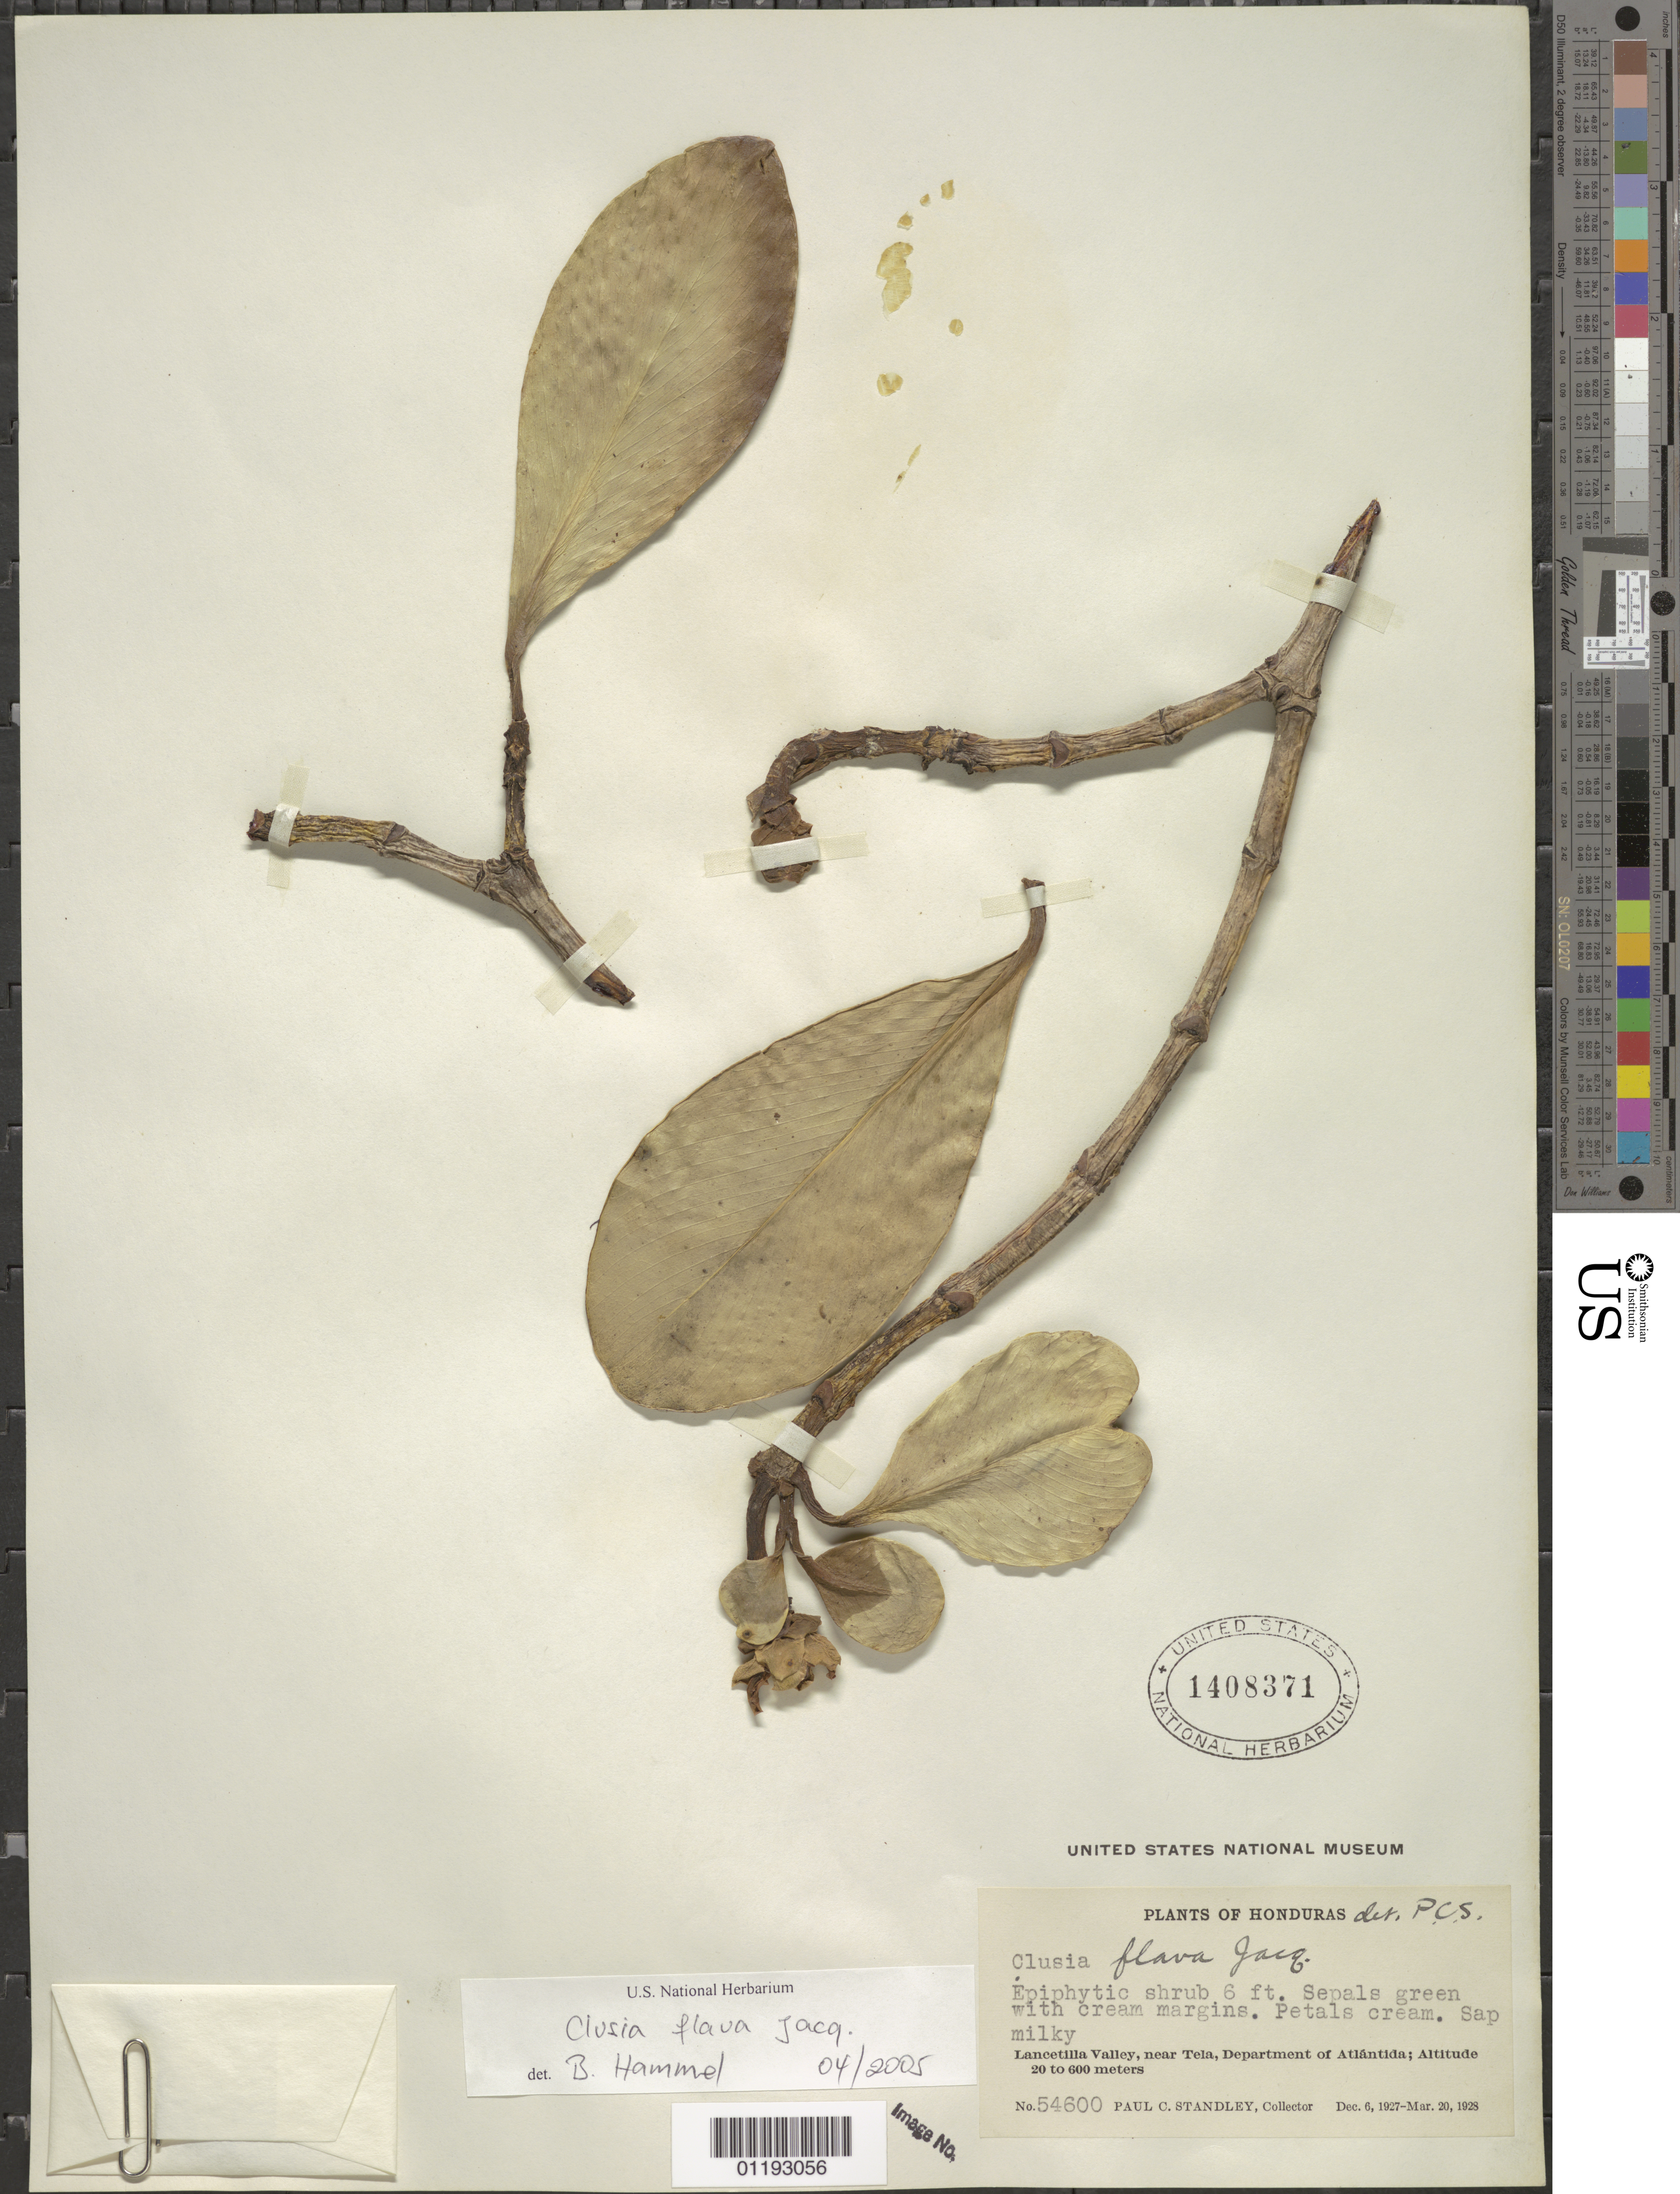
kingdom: Plantae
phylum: Tracheophyta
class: Magnoliopsida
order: Malpighiales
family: Clusiaceae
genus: Clusia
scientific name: Clusia flava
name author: Jacq.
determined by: Hammel, --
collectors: P. C. Standley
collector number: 54600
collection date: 1927-12-06/1928-03-20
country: Honduras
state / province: Atlántida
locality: Lancetilla Valley, near Tela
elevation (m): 20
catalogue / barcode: US 1408371